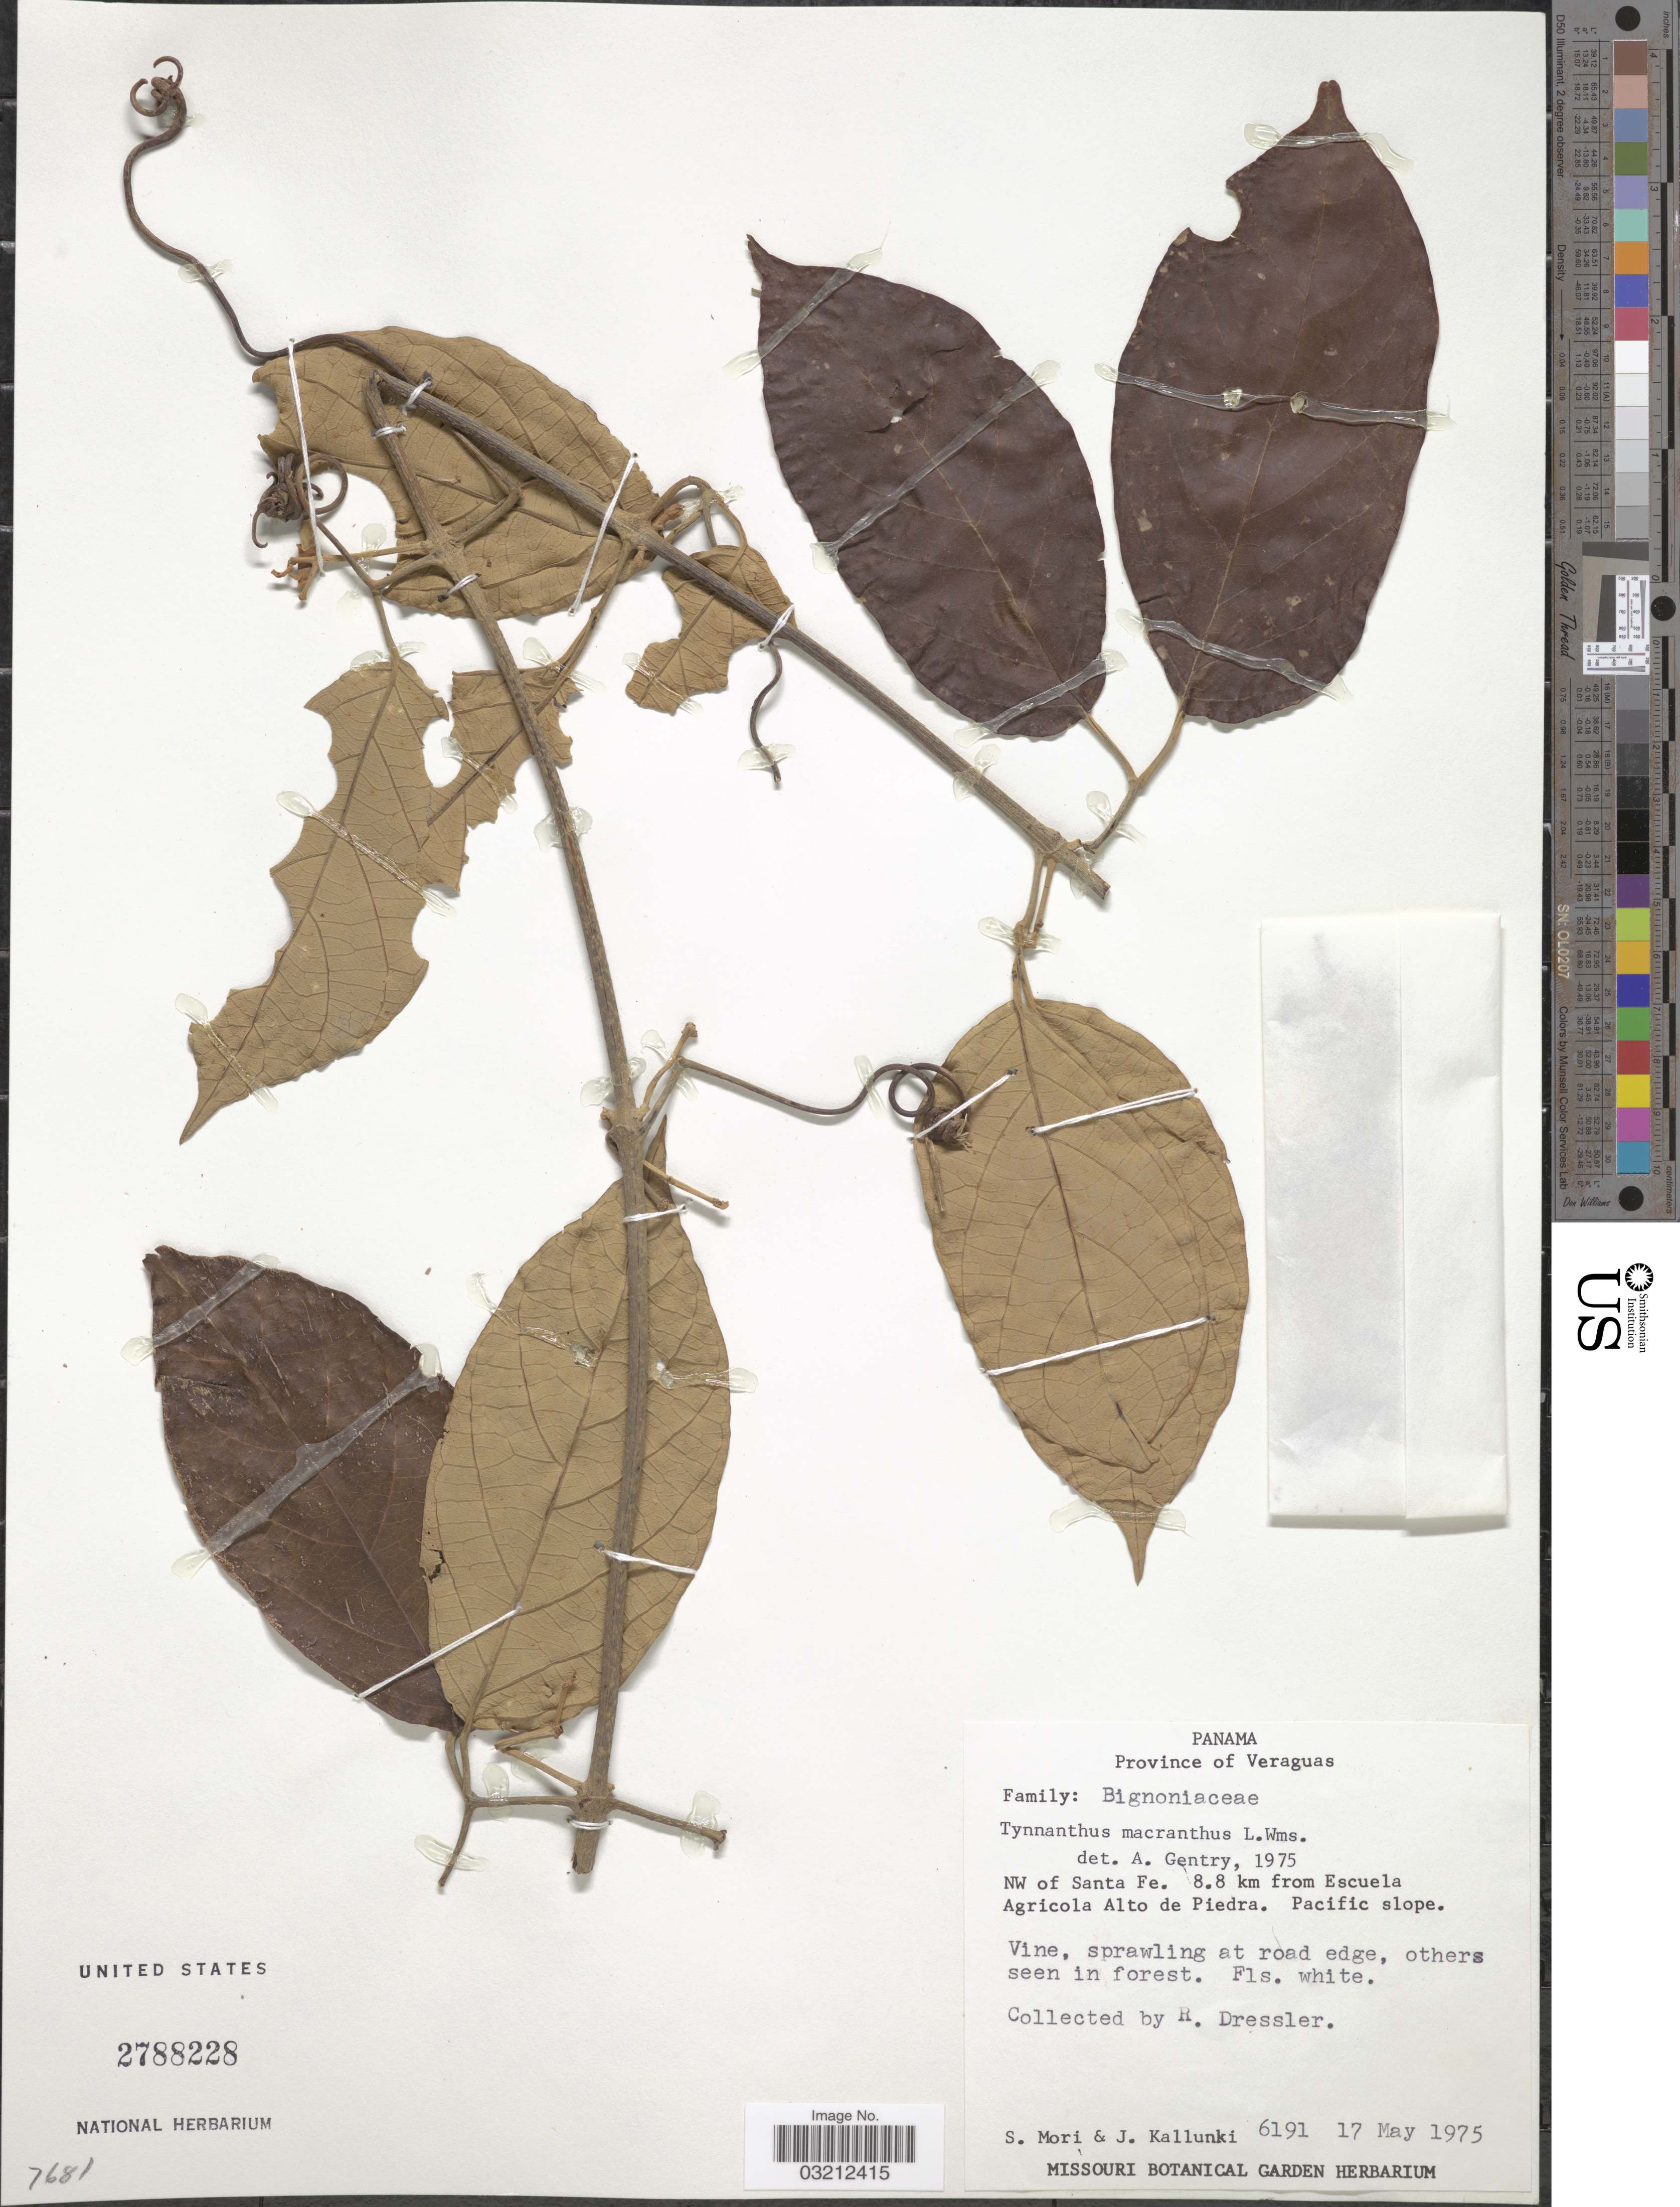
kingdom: Plantae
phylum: Tracheophyta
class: Magnoliopsida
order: Lamiales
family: Bignoniaceae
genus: Tynanthus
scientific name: Tynanthus macranthus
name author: L.O. Williams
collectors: S. Mori & J. Kallunki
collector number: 6191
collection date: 1975-05-17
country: Panama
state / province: Veraguas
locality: NW of Santa Fe. 8.8 km from Escuela Agricola Alto de Piedra. Pacific slope.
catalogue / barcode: US 2788228